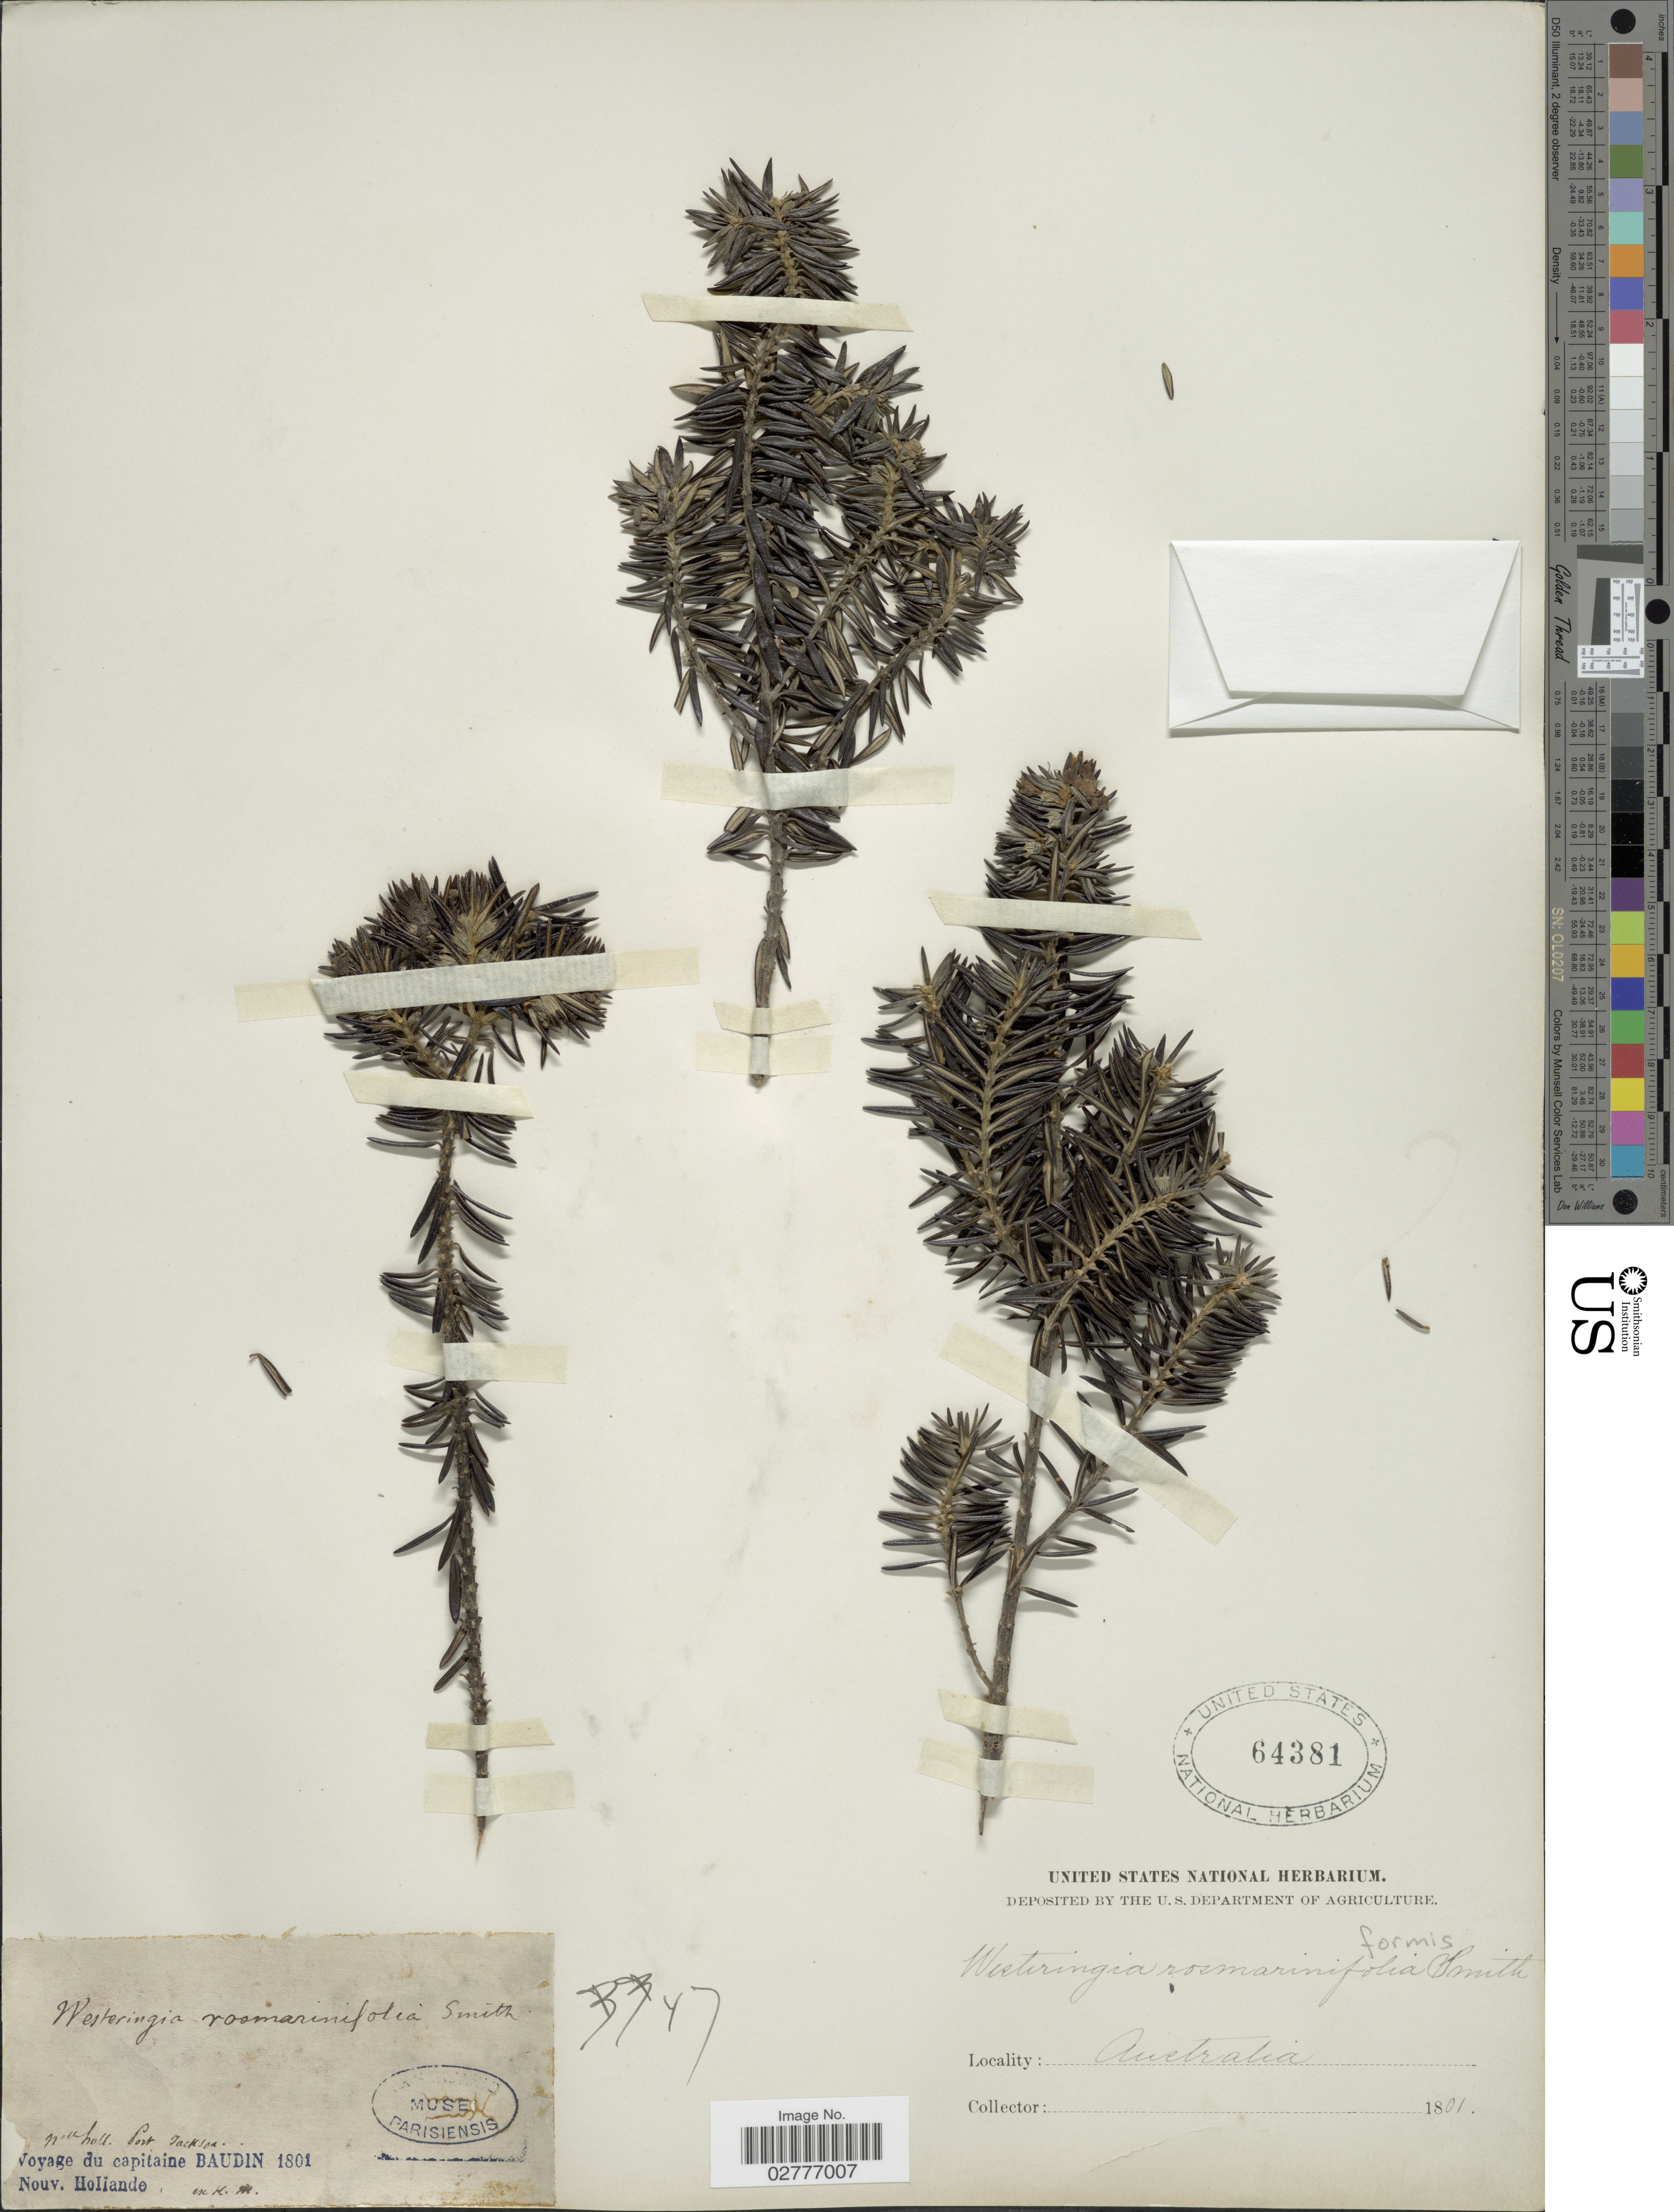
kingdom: Plantae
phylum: Tracheophyta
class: Magnoliopsida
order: Lamiales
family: Lamiaceae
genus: Westringia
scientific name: Westringia rosmariniformis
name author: Sm.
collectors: T. Baudin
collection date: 1801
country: Australia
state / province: New South Wales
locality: Nouvelle Hollande. Port Jackson.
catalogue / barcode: US 64381